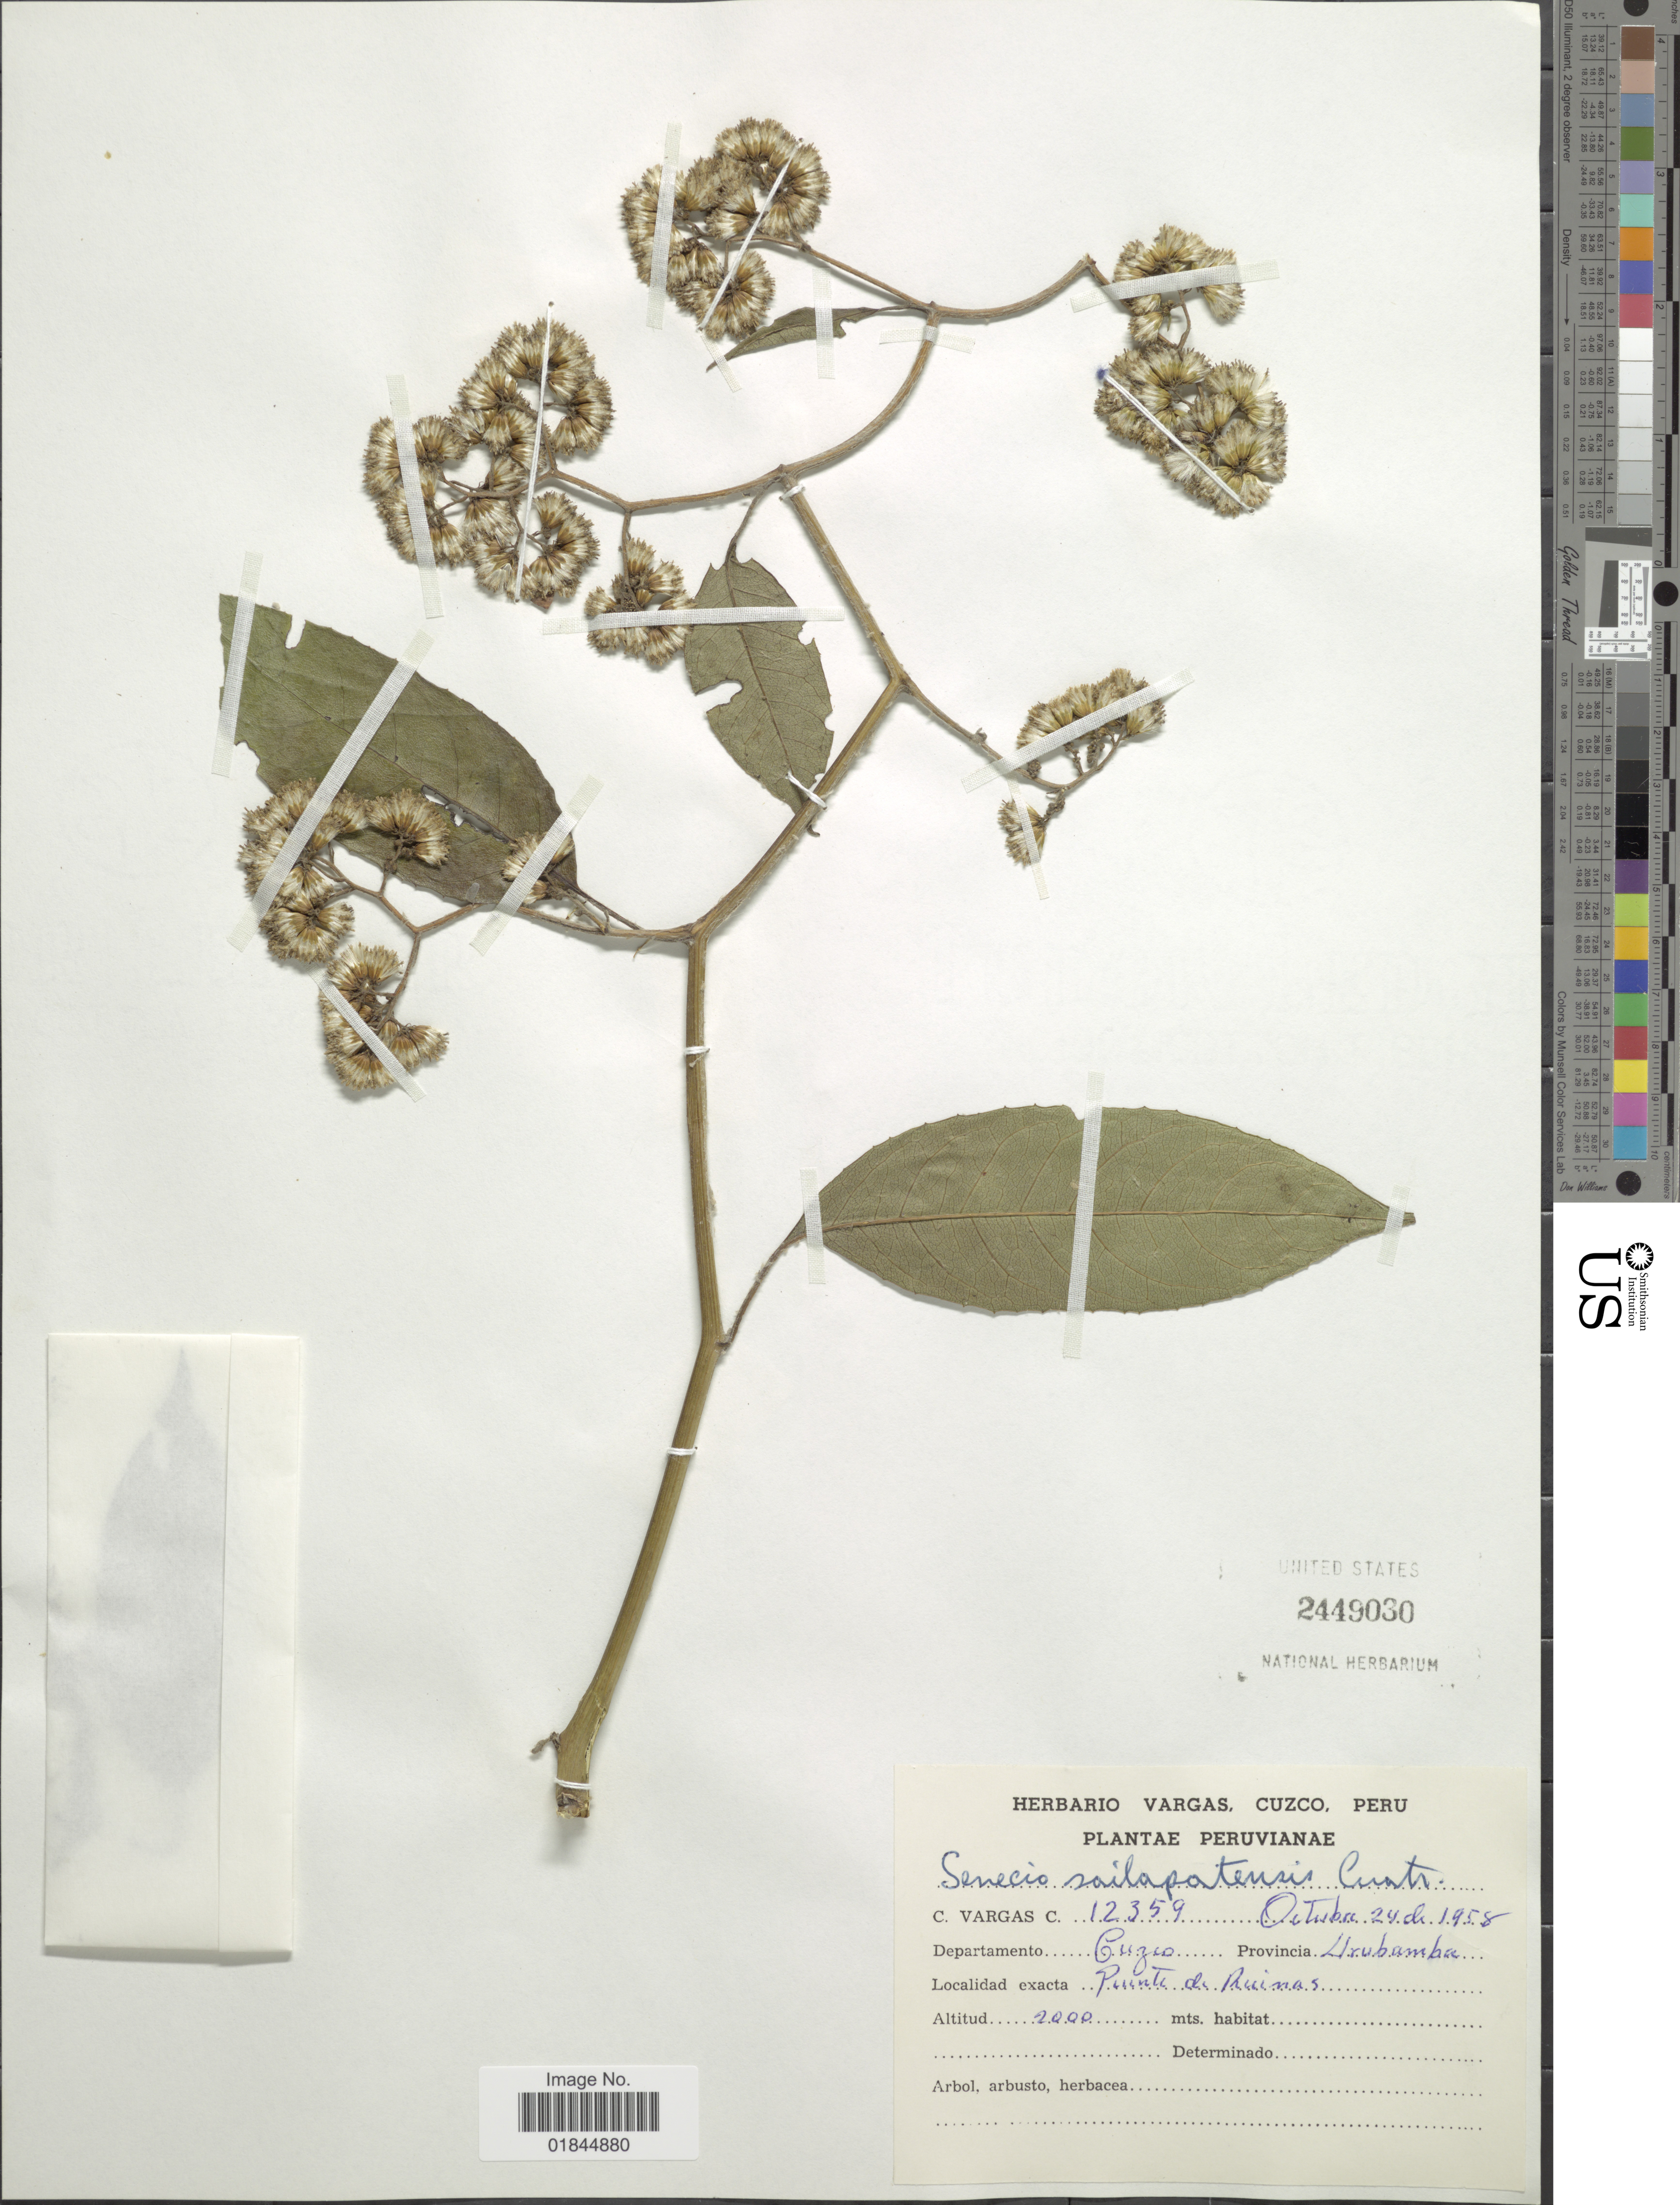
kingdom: Plantae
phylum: Tracheophyta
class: Magnoliopsida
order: Asterales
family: Asteraceae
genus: Pentacalia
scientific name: Pentacalia sailapatensis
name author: (Cuatrec.) Cuatrec.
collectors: C. Vargas Calderón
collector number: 12359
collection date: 1958-10-24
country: Peru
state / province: Cusco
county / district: Urubamba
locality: Puente de Ruinas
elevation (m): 2000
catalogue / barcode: US 2449030